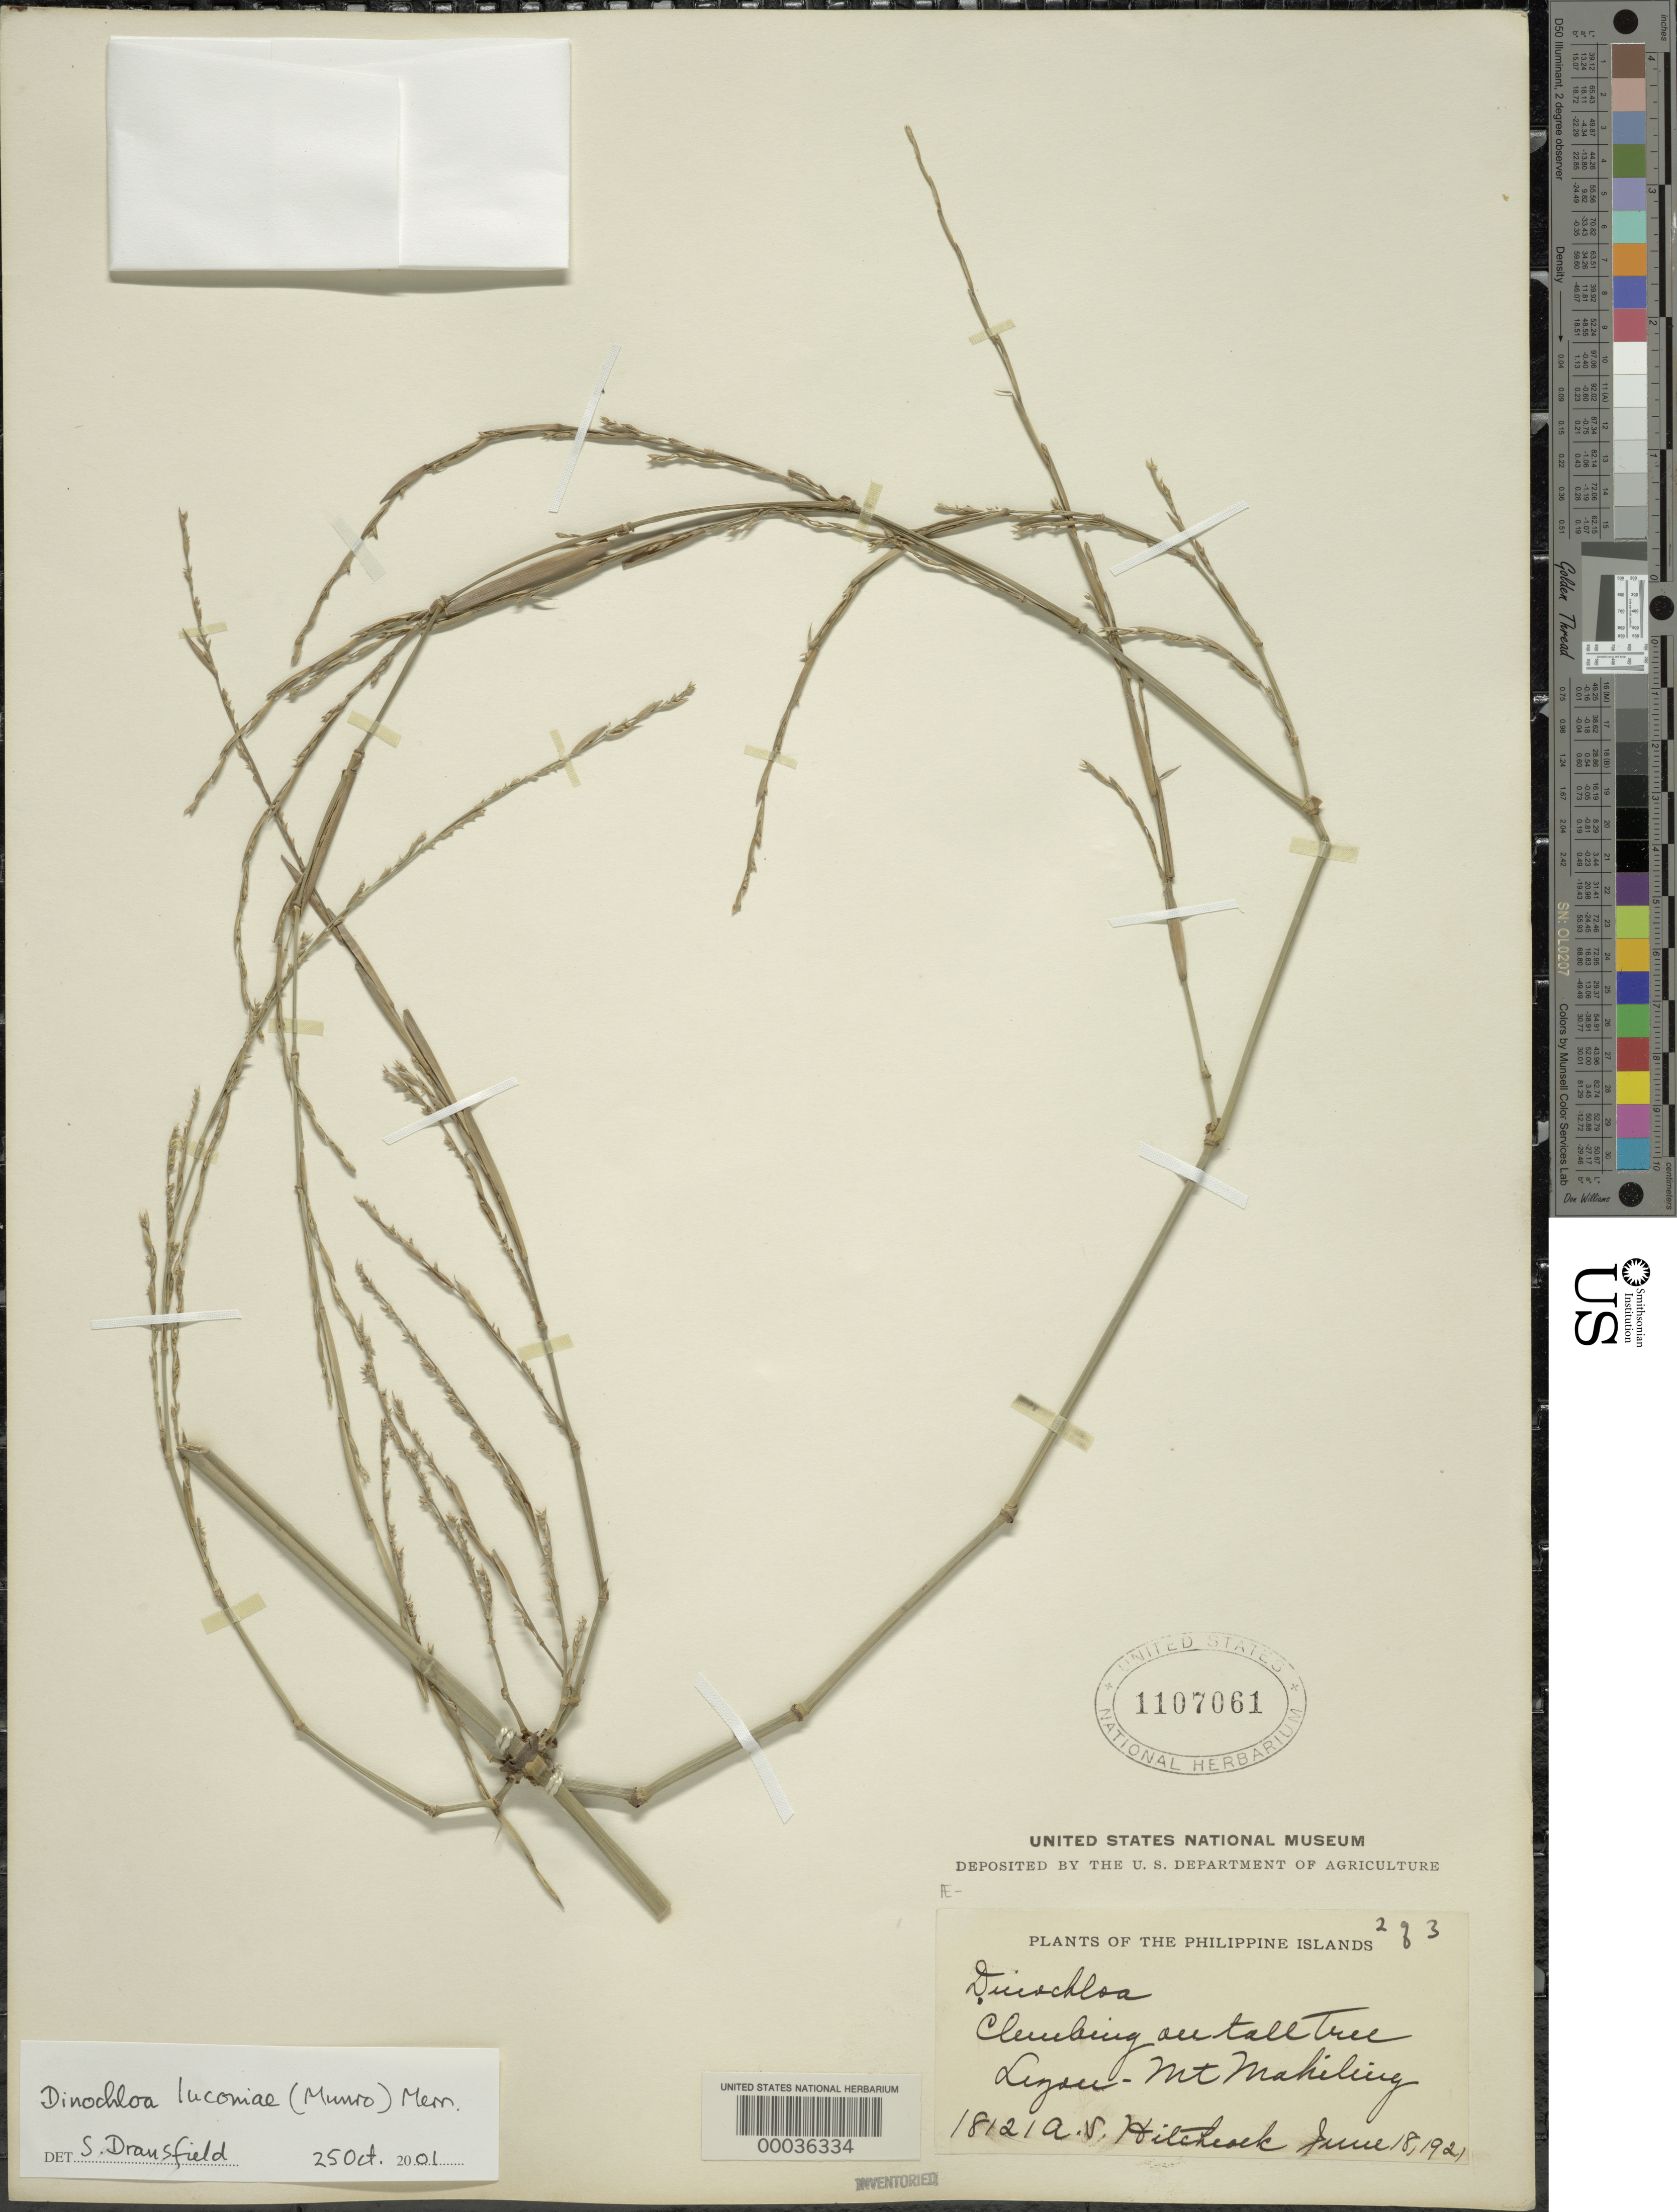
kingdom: Plantae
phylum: Tracheophyta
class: Liliopsida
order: Poales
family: Poaceae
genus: Dinochloa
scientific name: Dinochloa luconiae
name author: (Munro) Merr.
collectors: A. S. Hitchcock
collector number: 18121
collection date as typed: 18 Jun 1921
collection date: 1921-06-18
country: Philippines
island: Luzon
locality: Mt. Makiling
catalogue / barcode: US 1107061